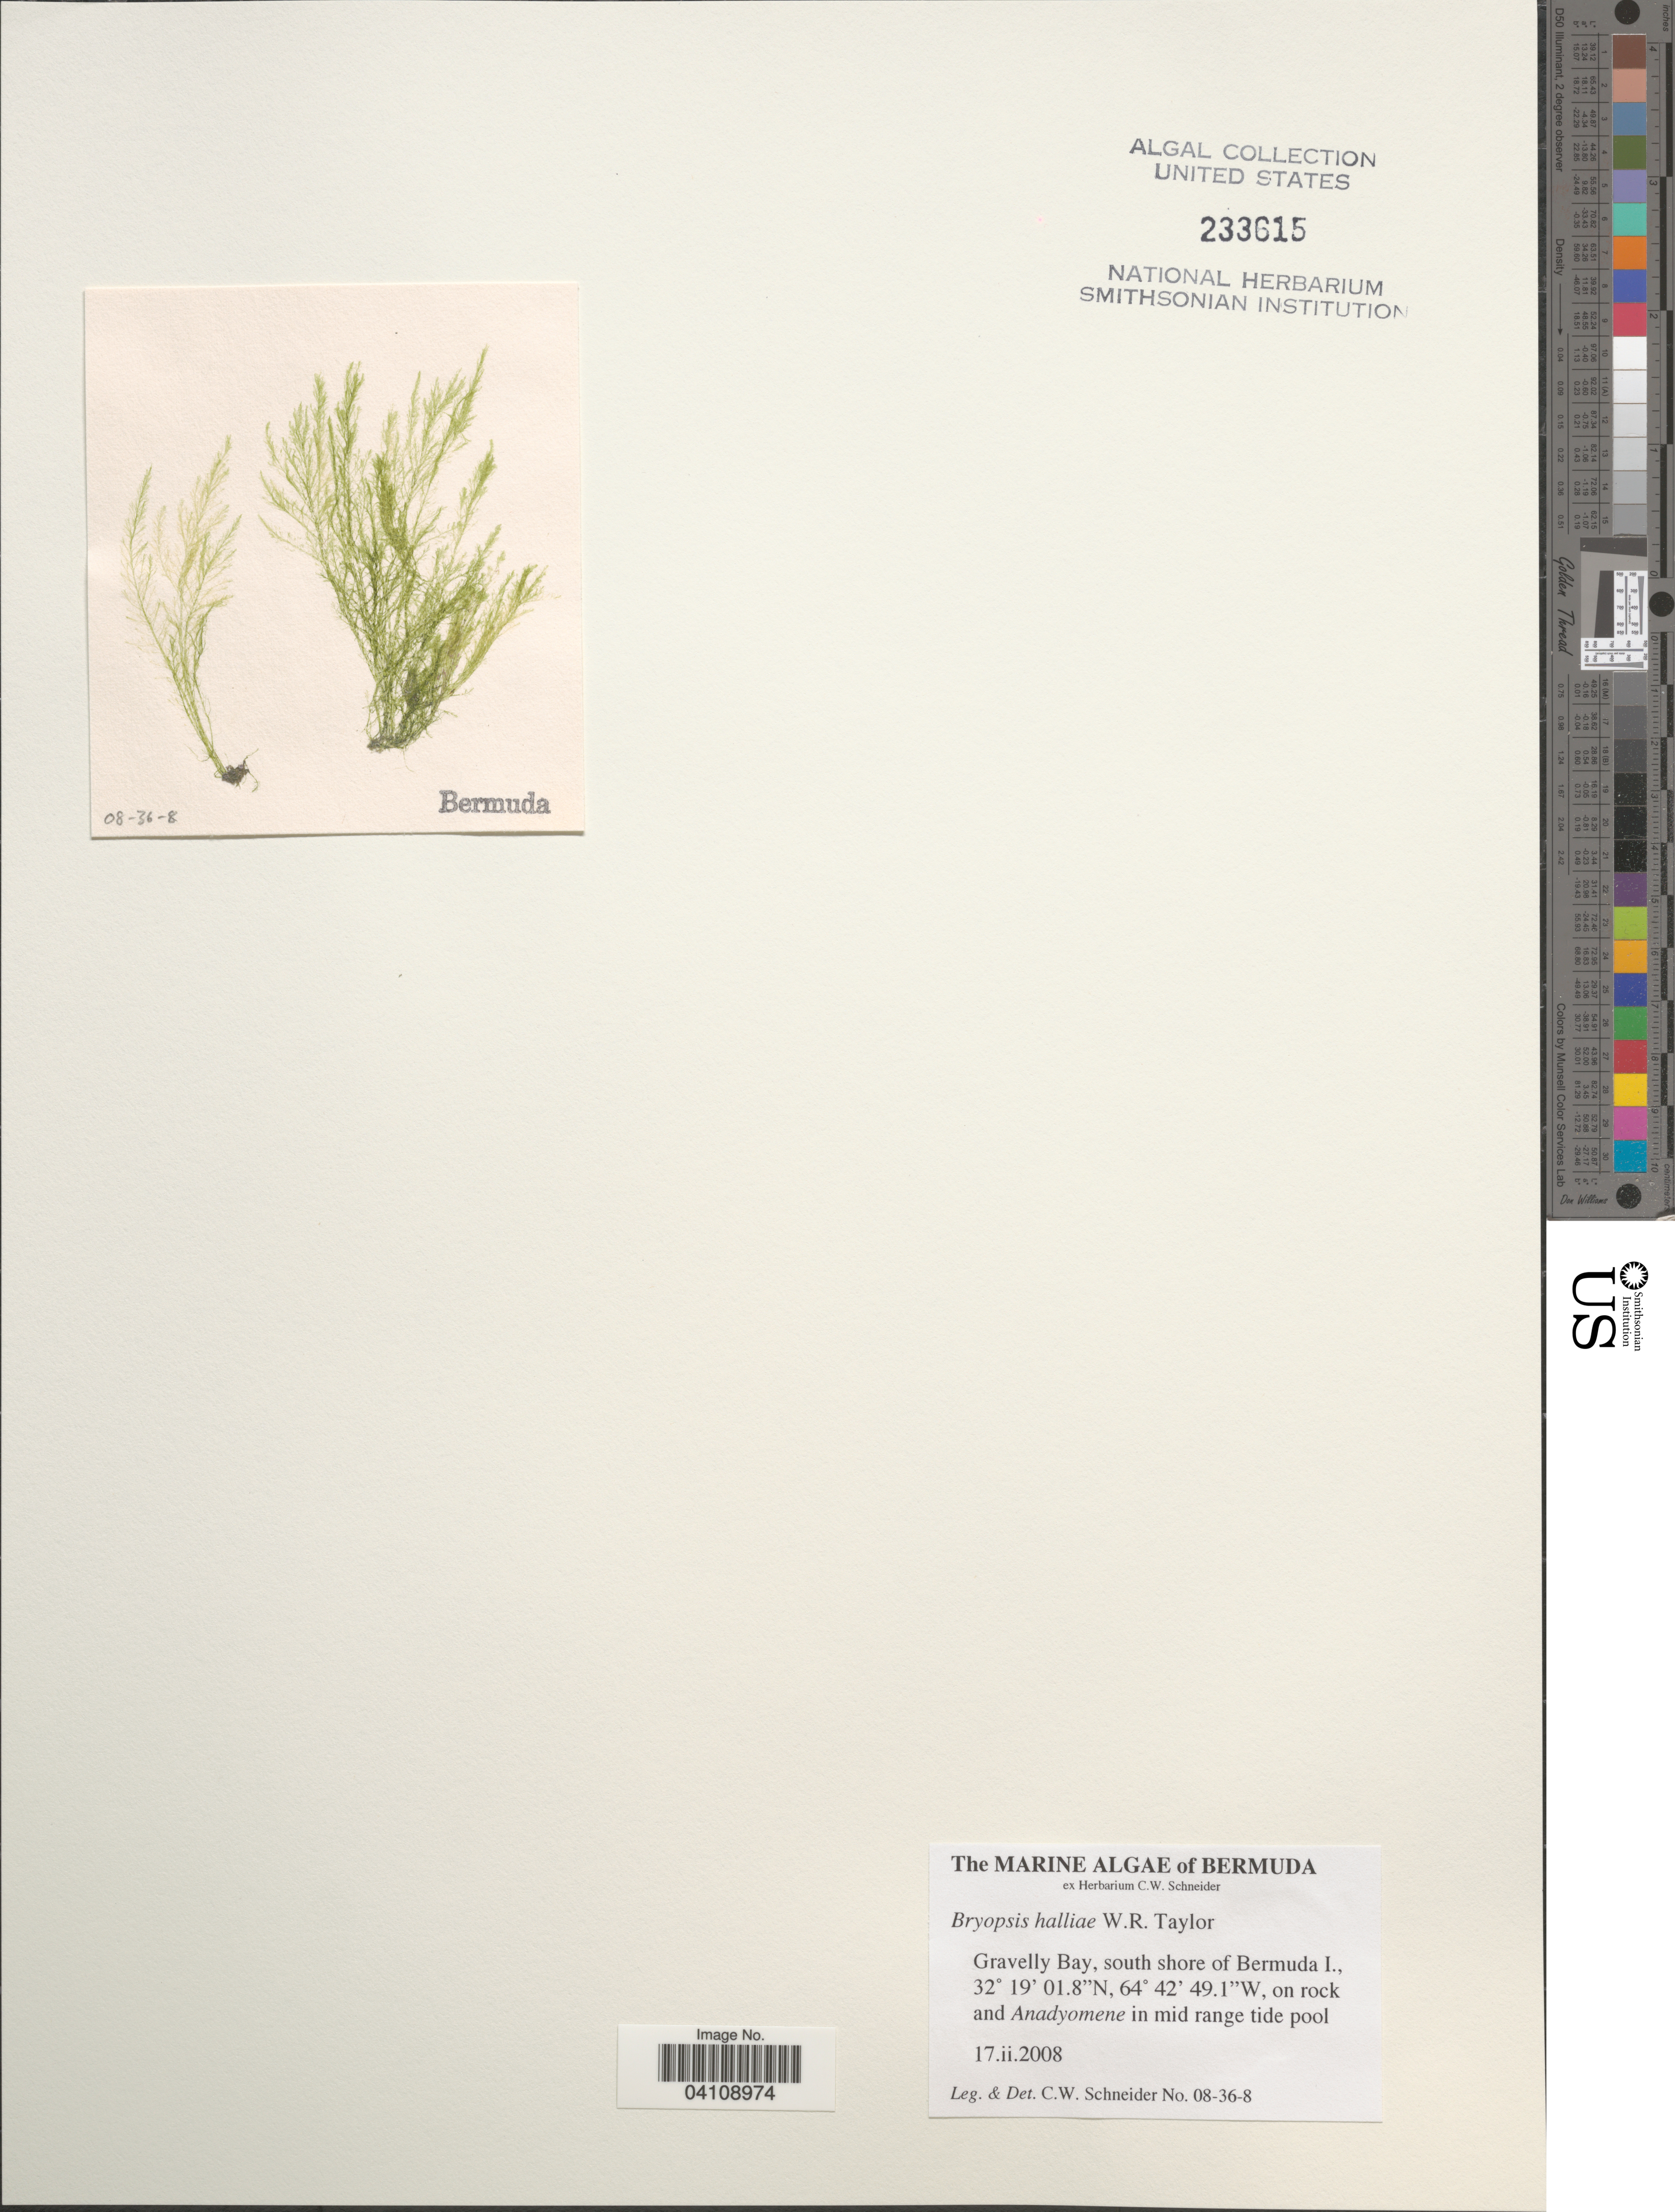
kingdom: Plantae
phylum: Chlorophyta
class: Ulvophyceae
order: Bryopsidales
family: Bryopsidaceae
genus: Bryopsis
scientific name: Bryopsis halliae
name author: W.R. Taylor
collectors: C. W.Schneider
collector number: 08-36-8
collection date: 2008-02-17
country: Bermuda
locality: Gravelly Bay, south shore of Bermuda I.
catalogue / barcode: US 233615